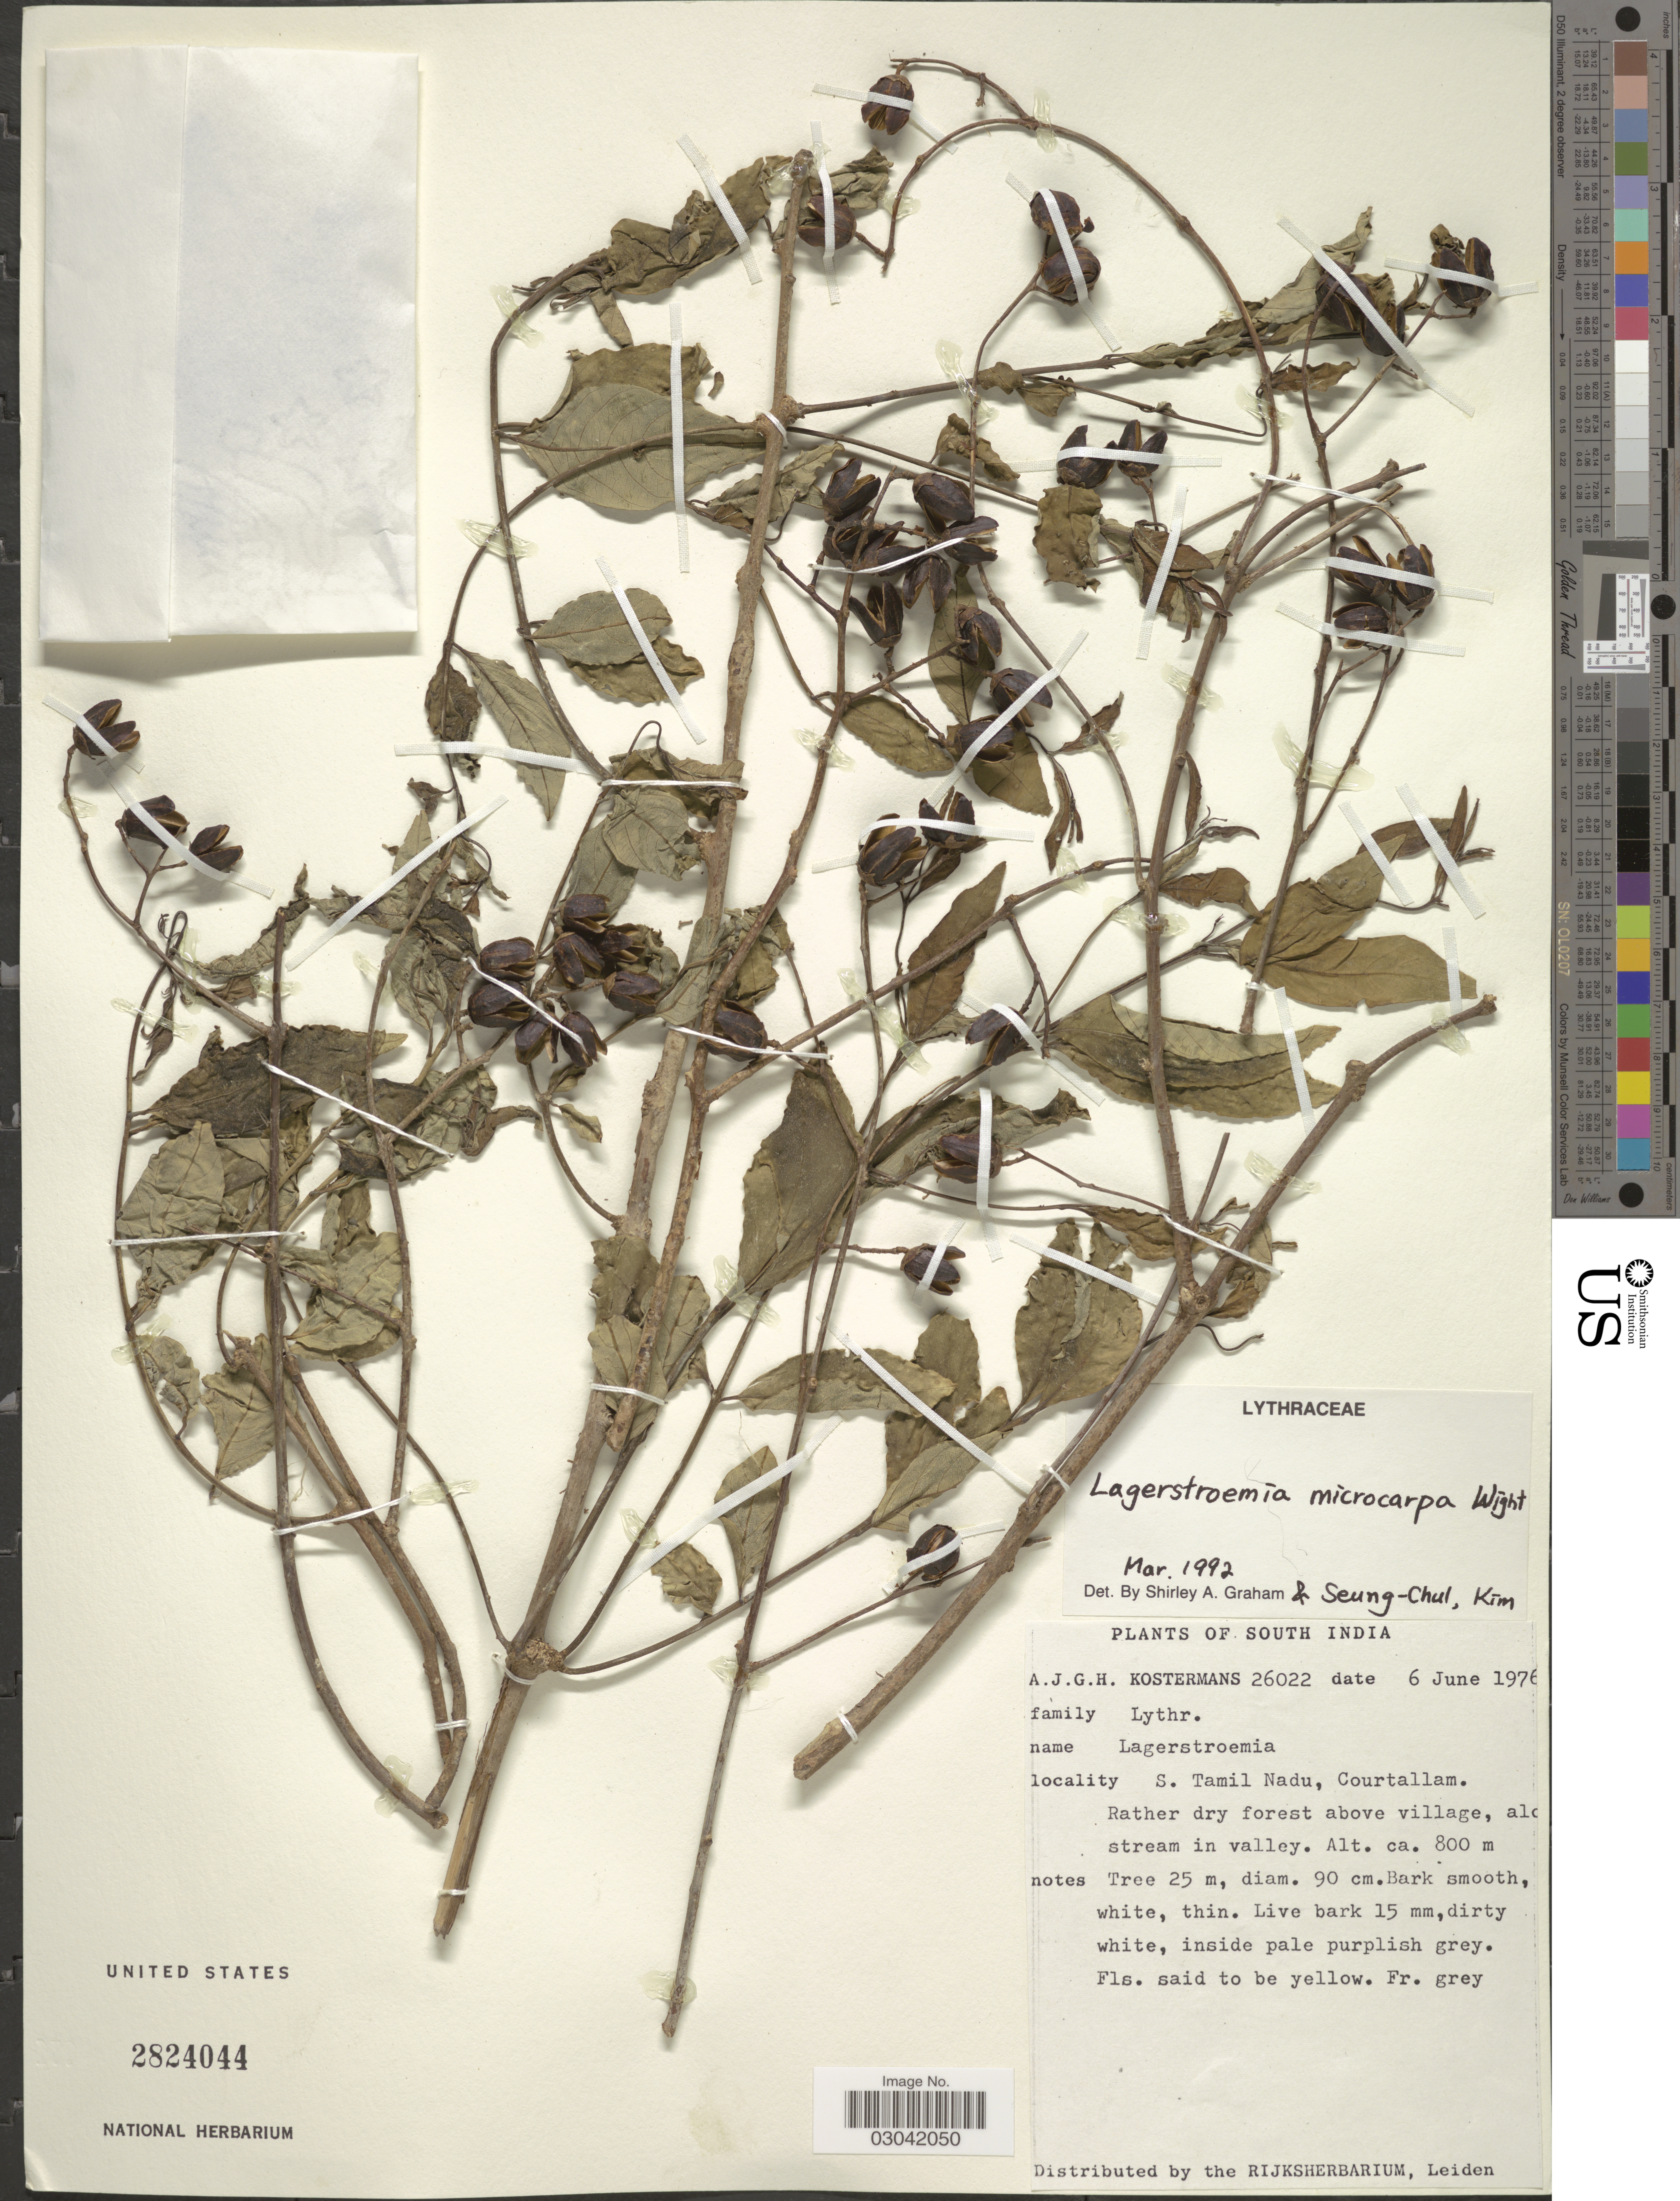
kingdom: Plantae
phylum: Tracheophyta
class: Magnoliopsida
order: Myrtales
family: Lythraceae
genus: Lagerstroemia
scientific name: Lagerstroemia microcarpa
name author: Wight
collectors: A. J. G. Kostermans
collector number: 26022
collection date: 1976-06-06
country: India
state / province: Tamil Nadu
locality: South India. S. Tamil Nadu, Courtallam. Rather dry forest above village, alo [illegible text] stream in valley.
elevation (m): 800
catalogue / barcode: US 2824044